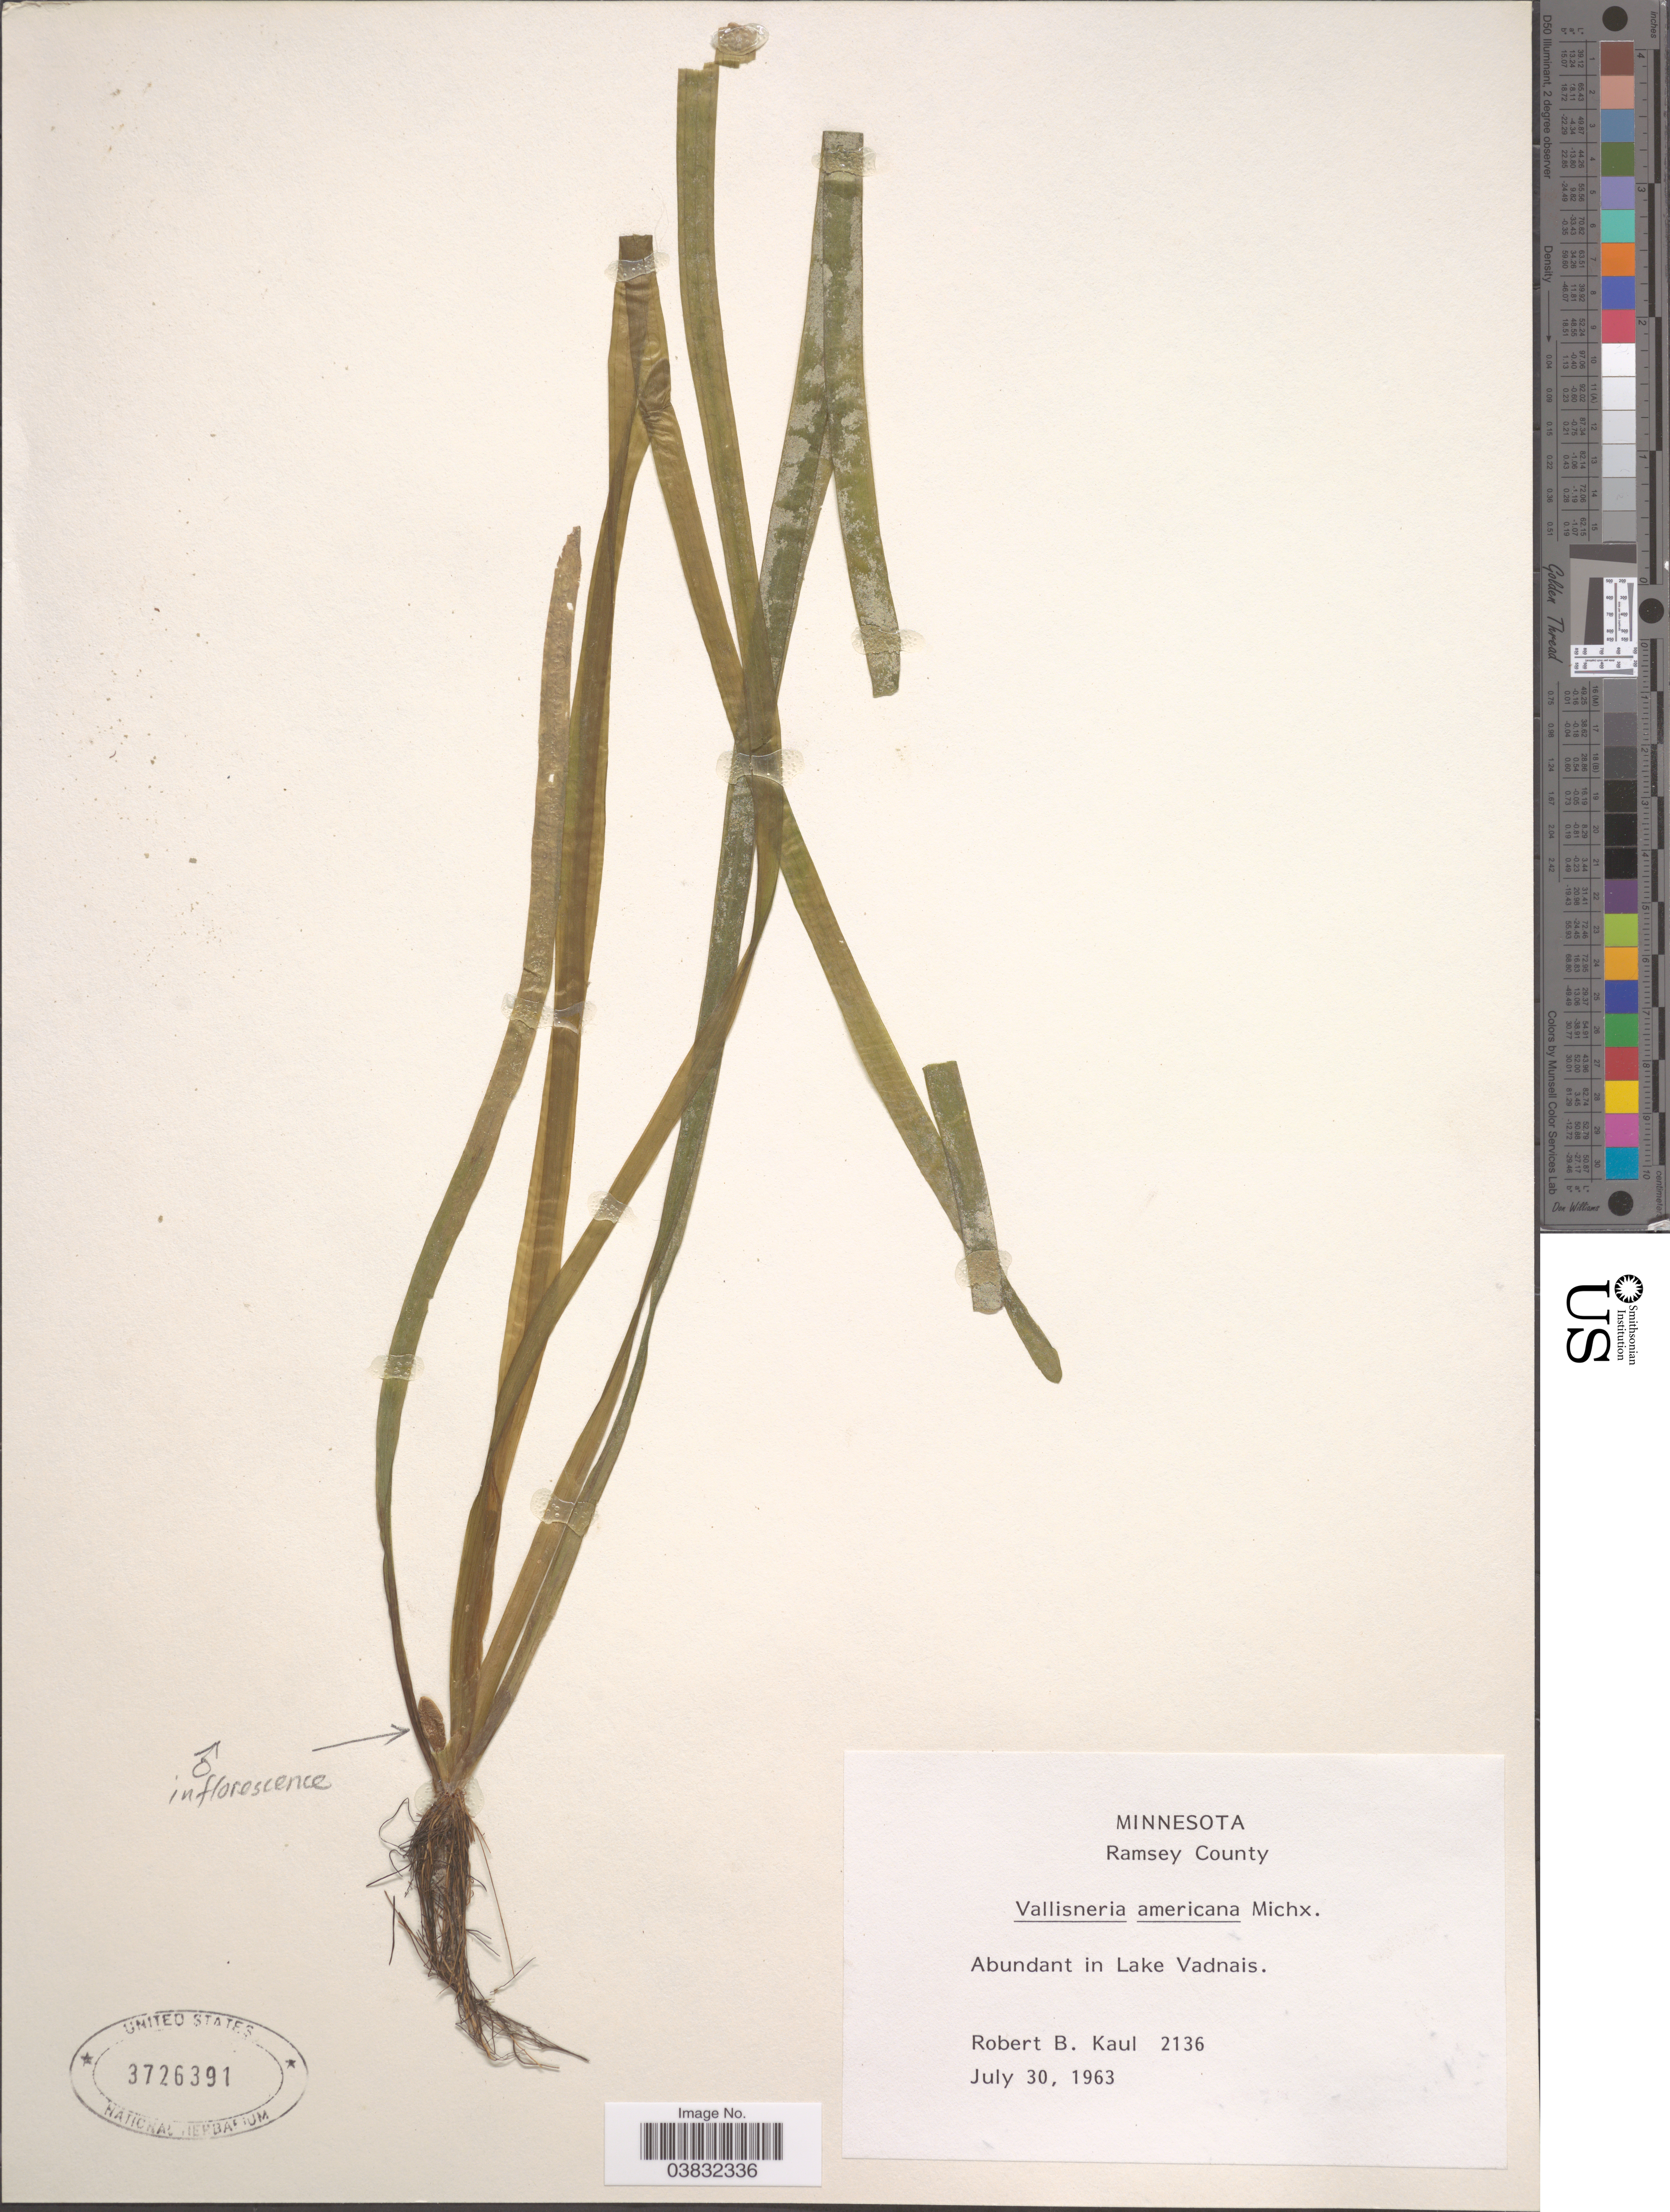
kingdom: Plantae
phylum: Tracheophyta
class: Liliopsida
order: Alismatales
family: Hydrocharitaceae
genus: Vallisneria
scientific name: Vallisneria americana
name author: Michx.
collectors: R. Kaul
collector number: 2136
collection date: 1963-07-30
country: United States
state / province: Minnesota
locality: Ramsey County. Abundant in Lake Vadnais.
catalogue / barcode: US 3726391